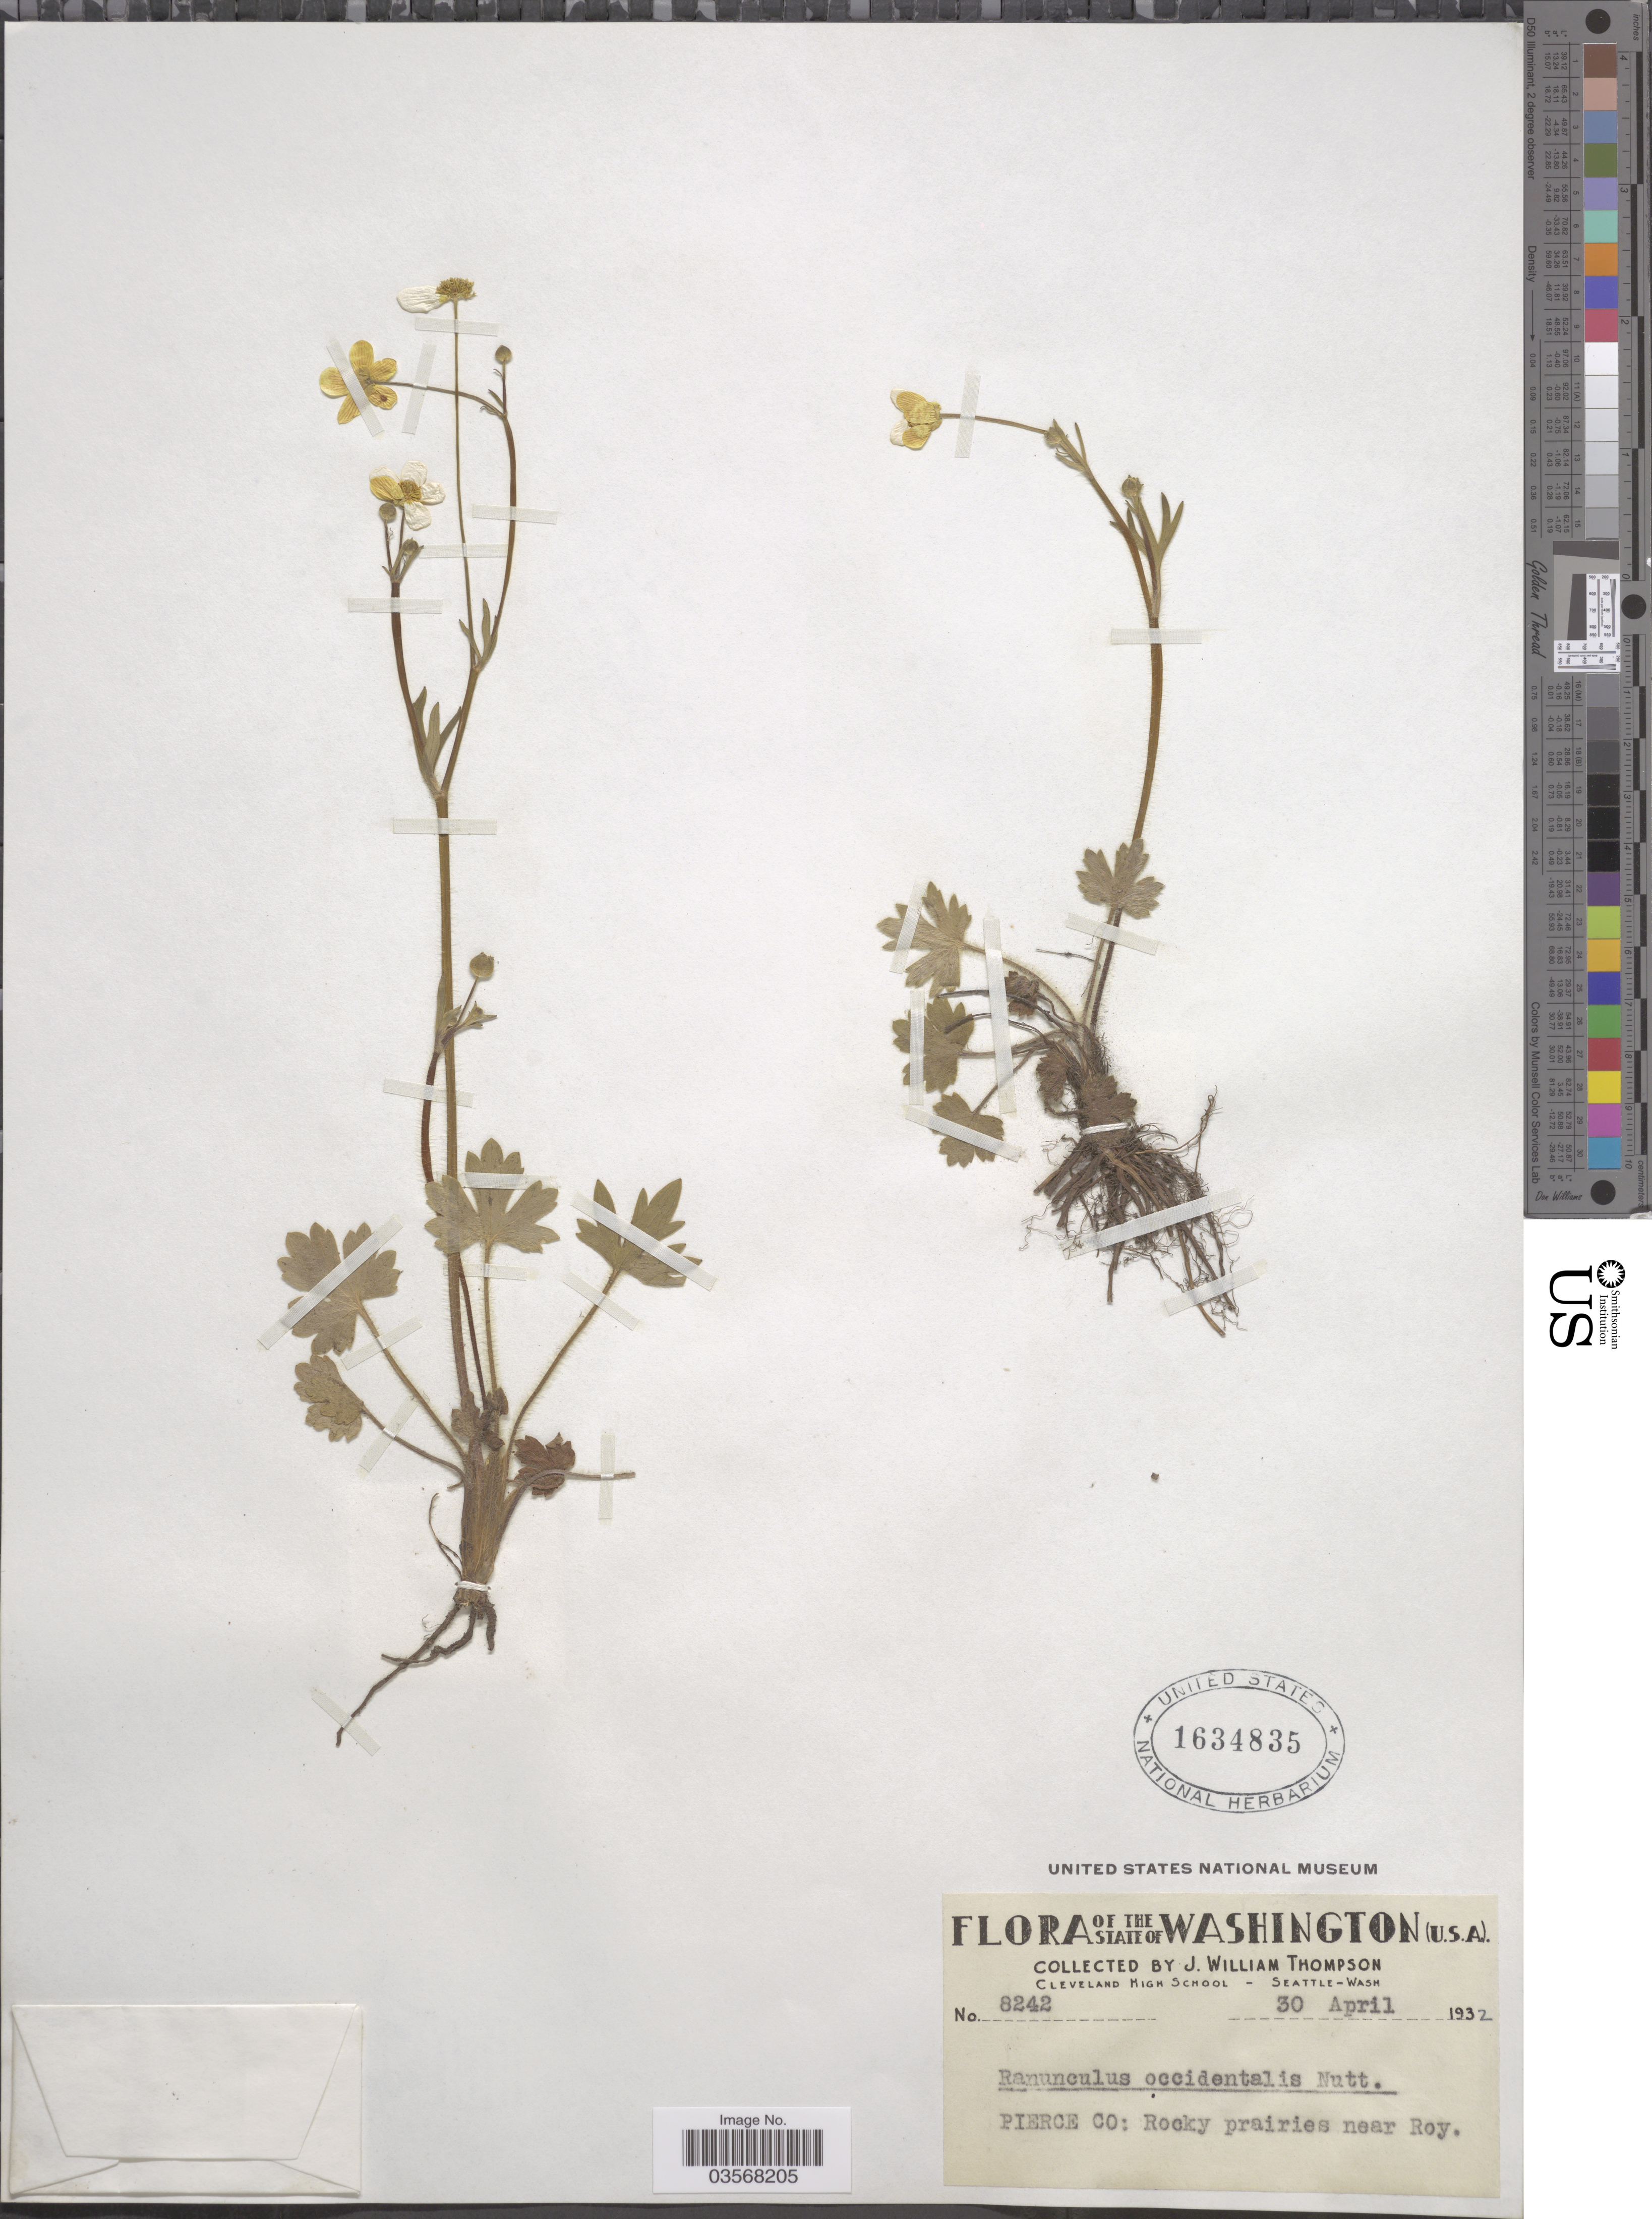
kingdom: Plantae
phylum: Tracheophyta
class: Magnoliopsida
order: Ranunculales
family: Ranunculaceae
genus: Ranunculus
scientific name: Ranunculus occidentalis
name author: Nutt.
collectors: J. W. Thompson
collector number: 8242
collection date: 1932-04-30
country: United States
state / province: Washington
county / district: Pierce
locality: Pierce Co: Rocky prairies near Roy.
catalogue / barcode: US 1634835